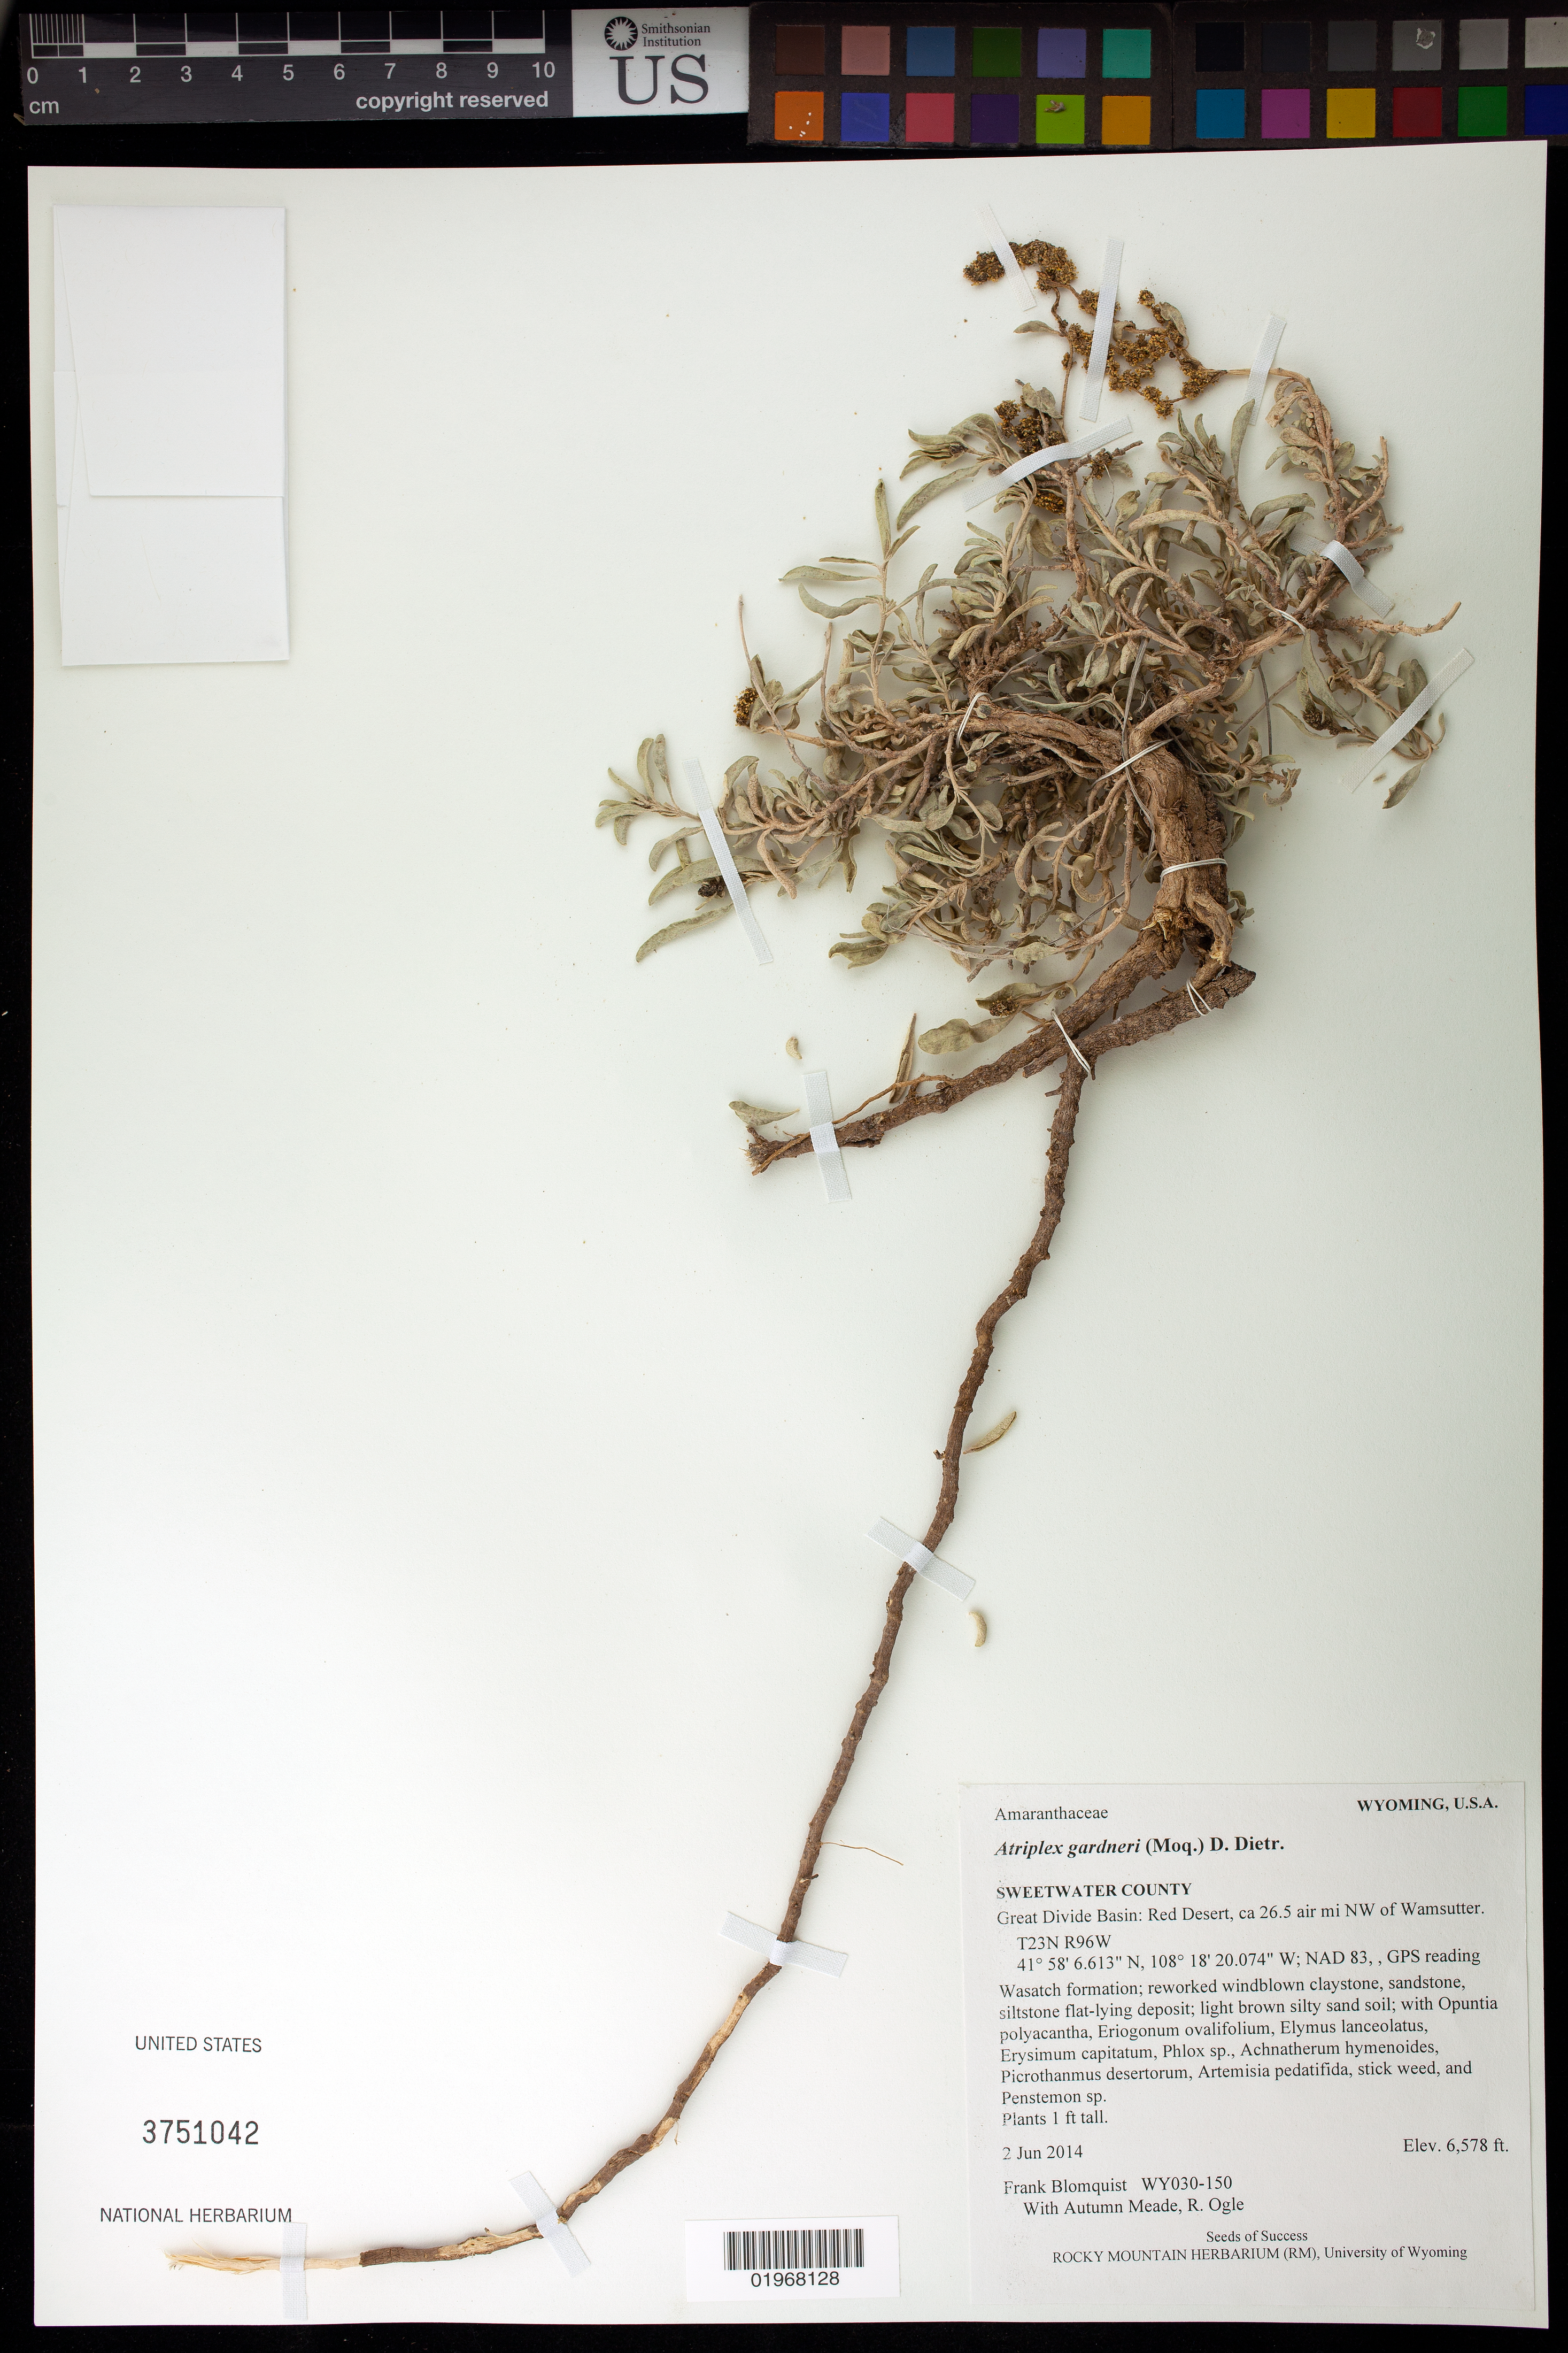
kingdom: Plantae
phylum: Tracheophyta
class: Magnoliopsida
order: Caryophyllales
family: Amaranthaceae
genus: Atriplex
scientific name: Atriplex gardneri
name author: (Moq.) D. Dietr.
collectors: F. Blomquist, A. Meade & R. Ogle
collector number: WY030-150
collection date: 2014-06-02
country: United States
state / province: Wyoming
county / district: Sweetwater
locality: Great Divide Basin: Red Desert, ca 26.5 air mi. NW of Wamsutter.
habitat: Reworked windblown claystone, sandstone, siltstone flat-lying deposit, light brown silty sand soil. With Phlox sp., Artemisia pedatifida, Penstemon sp, ect.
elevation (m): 2005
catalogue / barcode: US 3751042